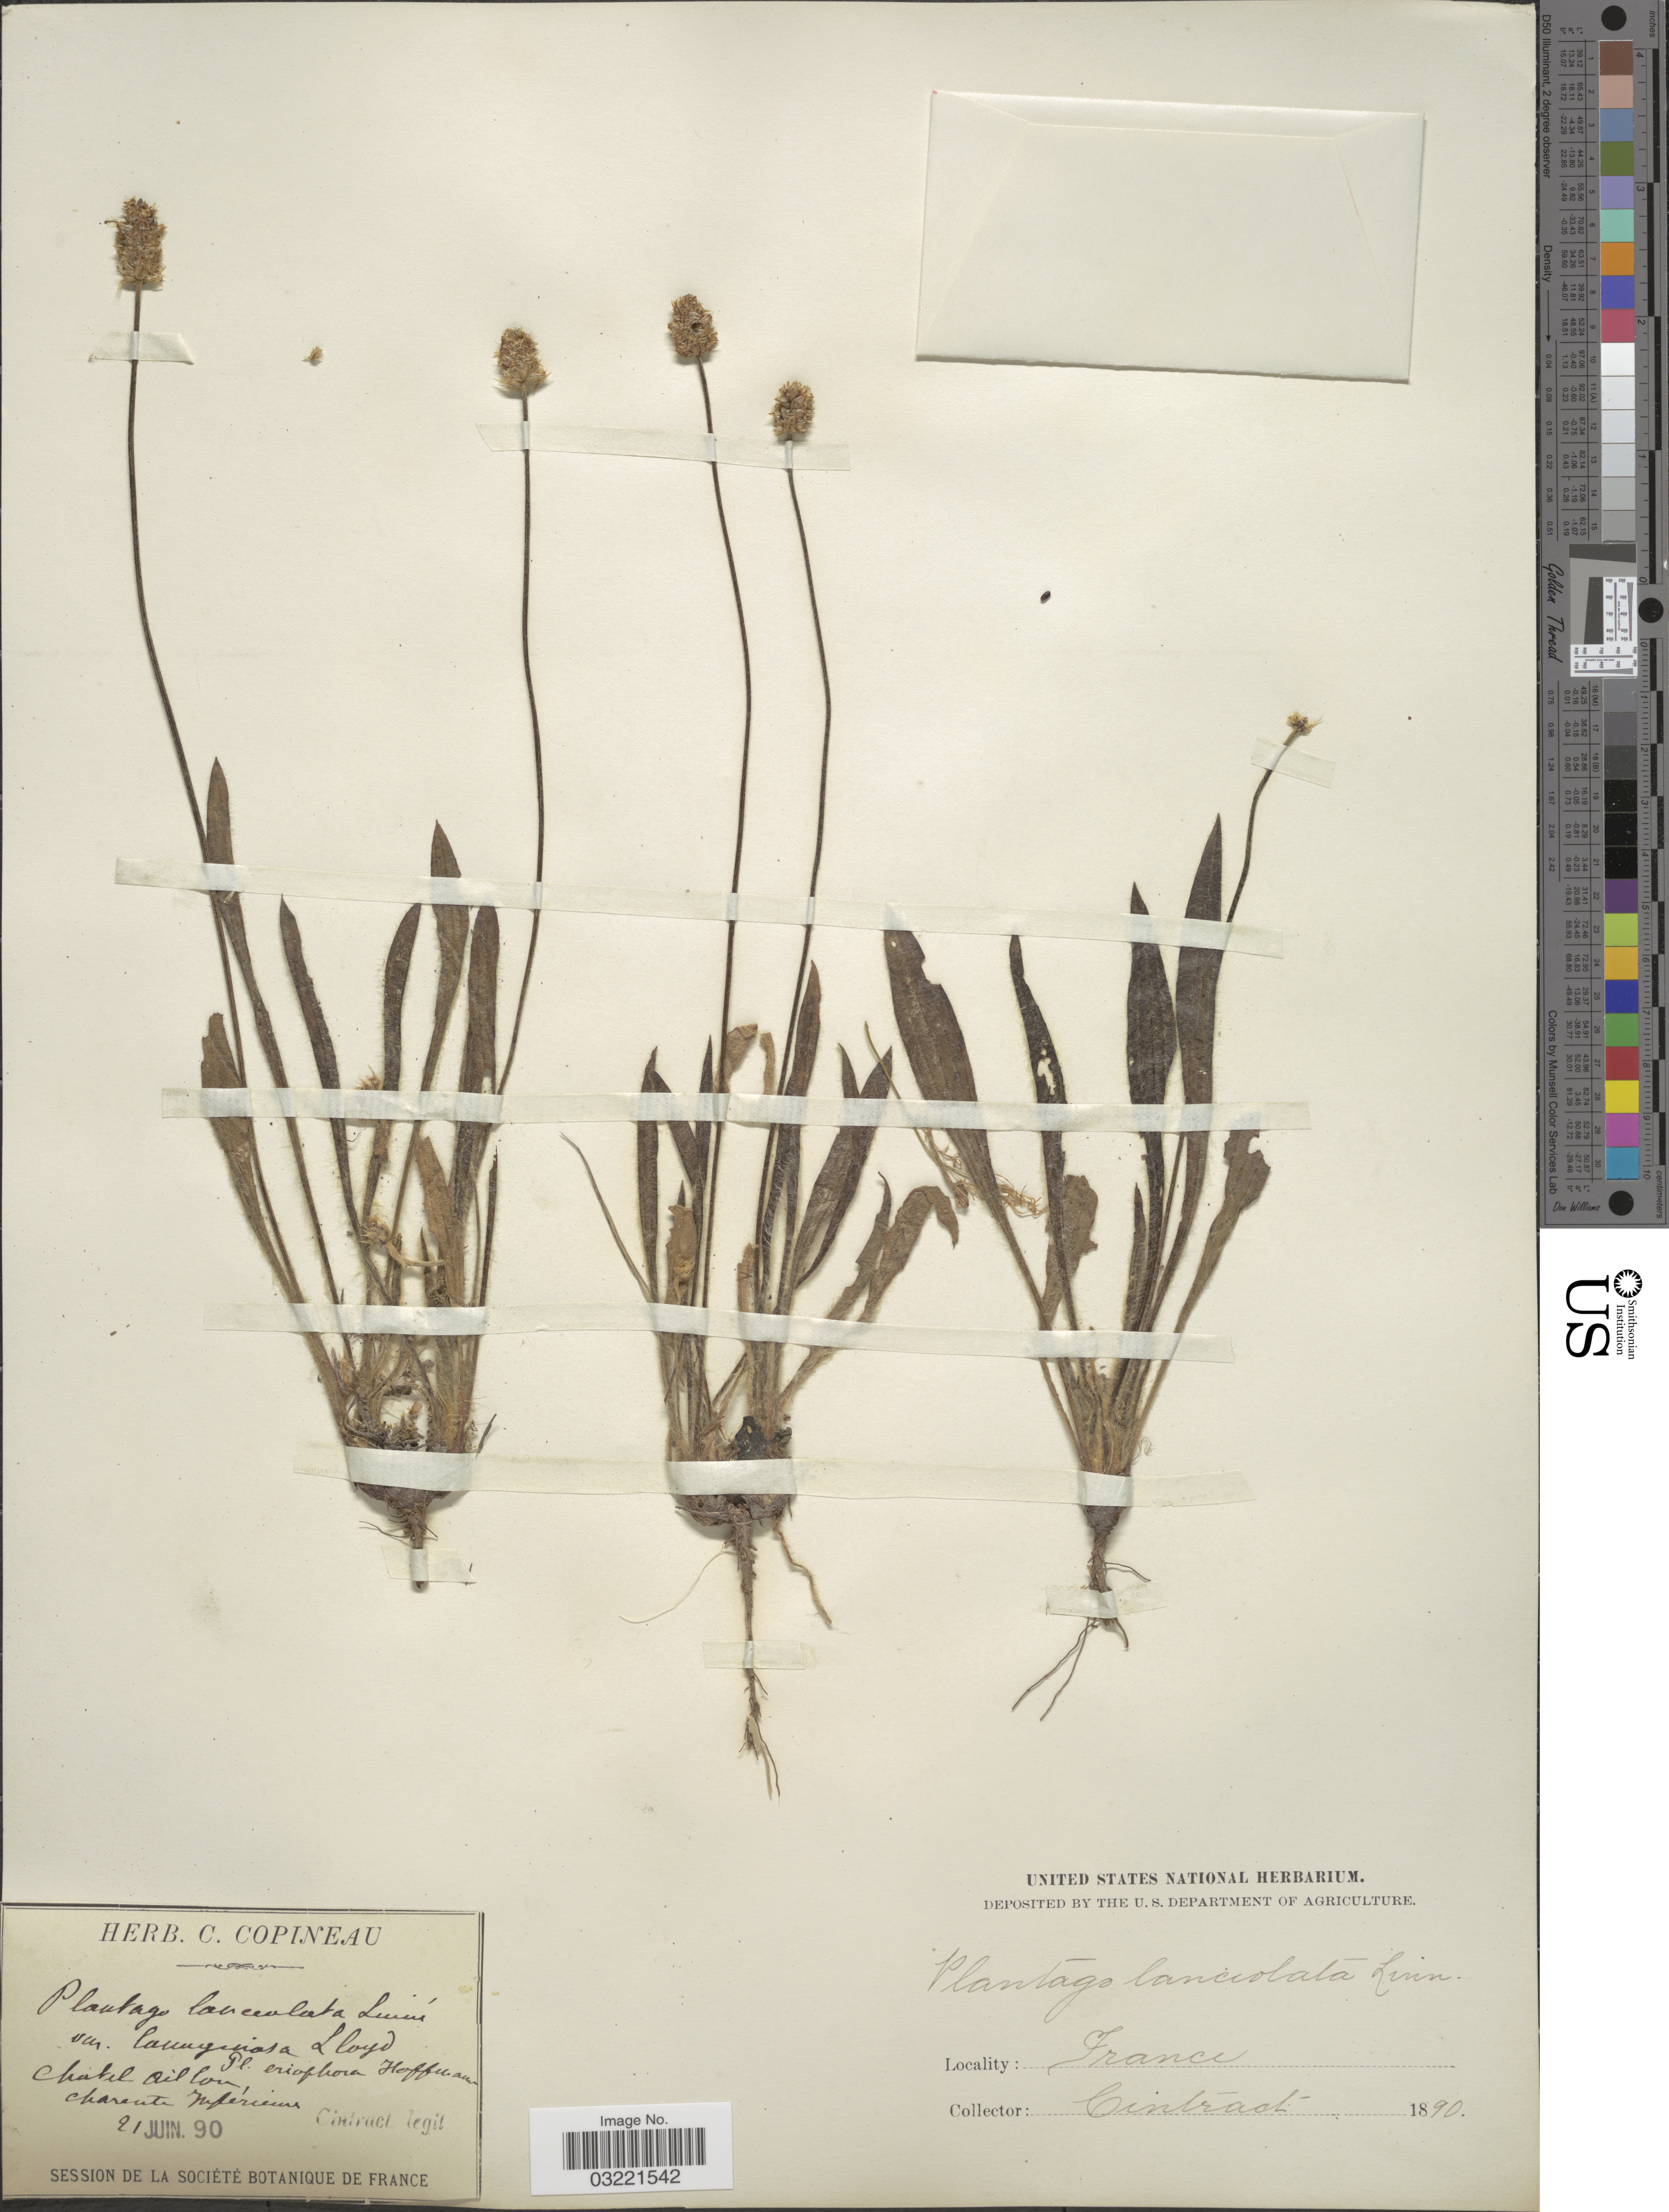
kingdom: Plantae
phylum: Tracheophyta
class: Magnoliopsida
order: Lamiales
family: Plantaginaceae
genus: Plantago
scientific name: Plantago lanceolata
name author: L.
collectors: Cintract, --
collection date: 1890-06-21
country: France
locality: Chatel Aillou, Charente Inferieur.